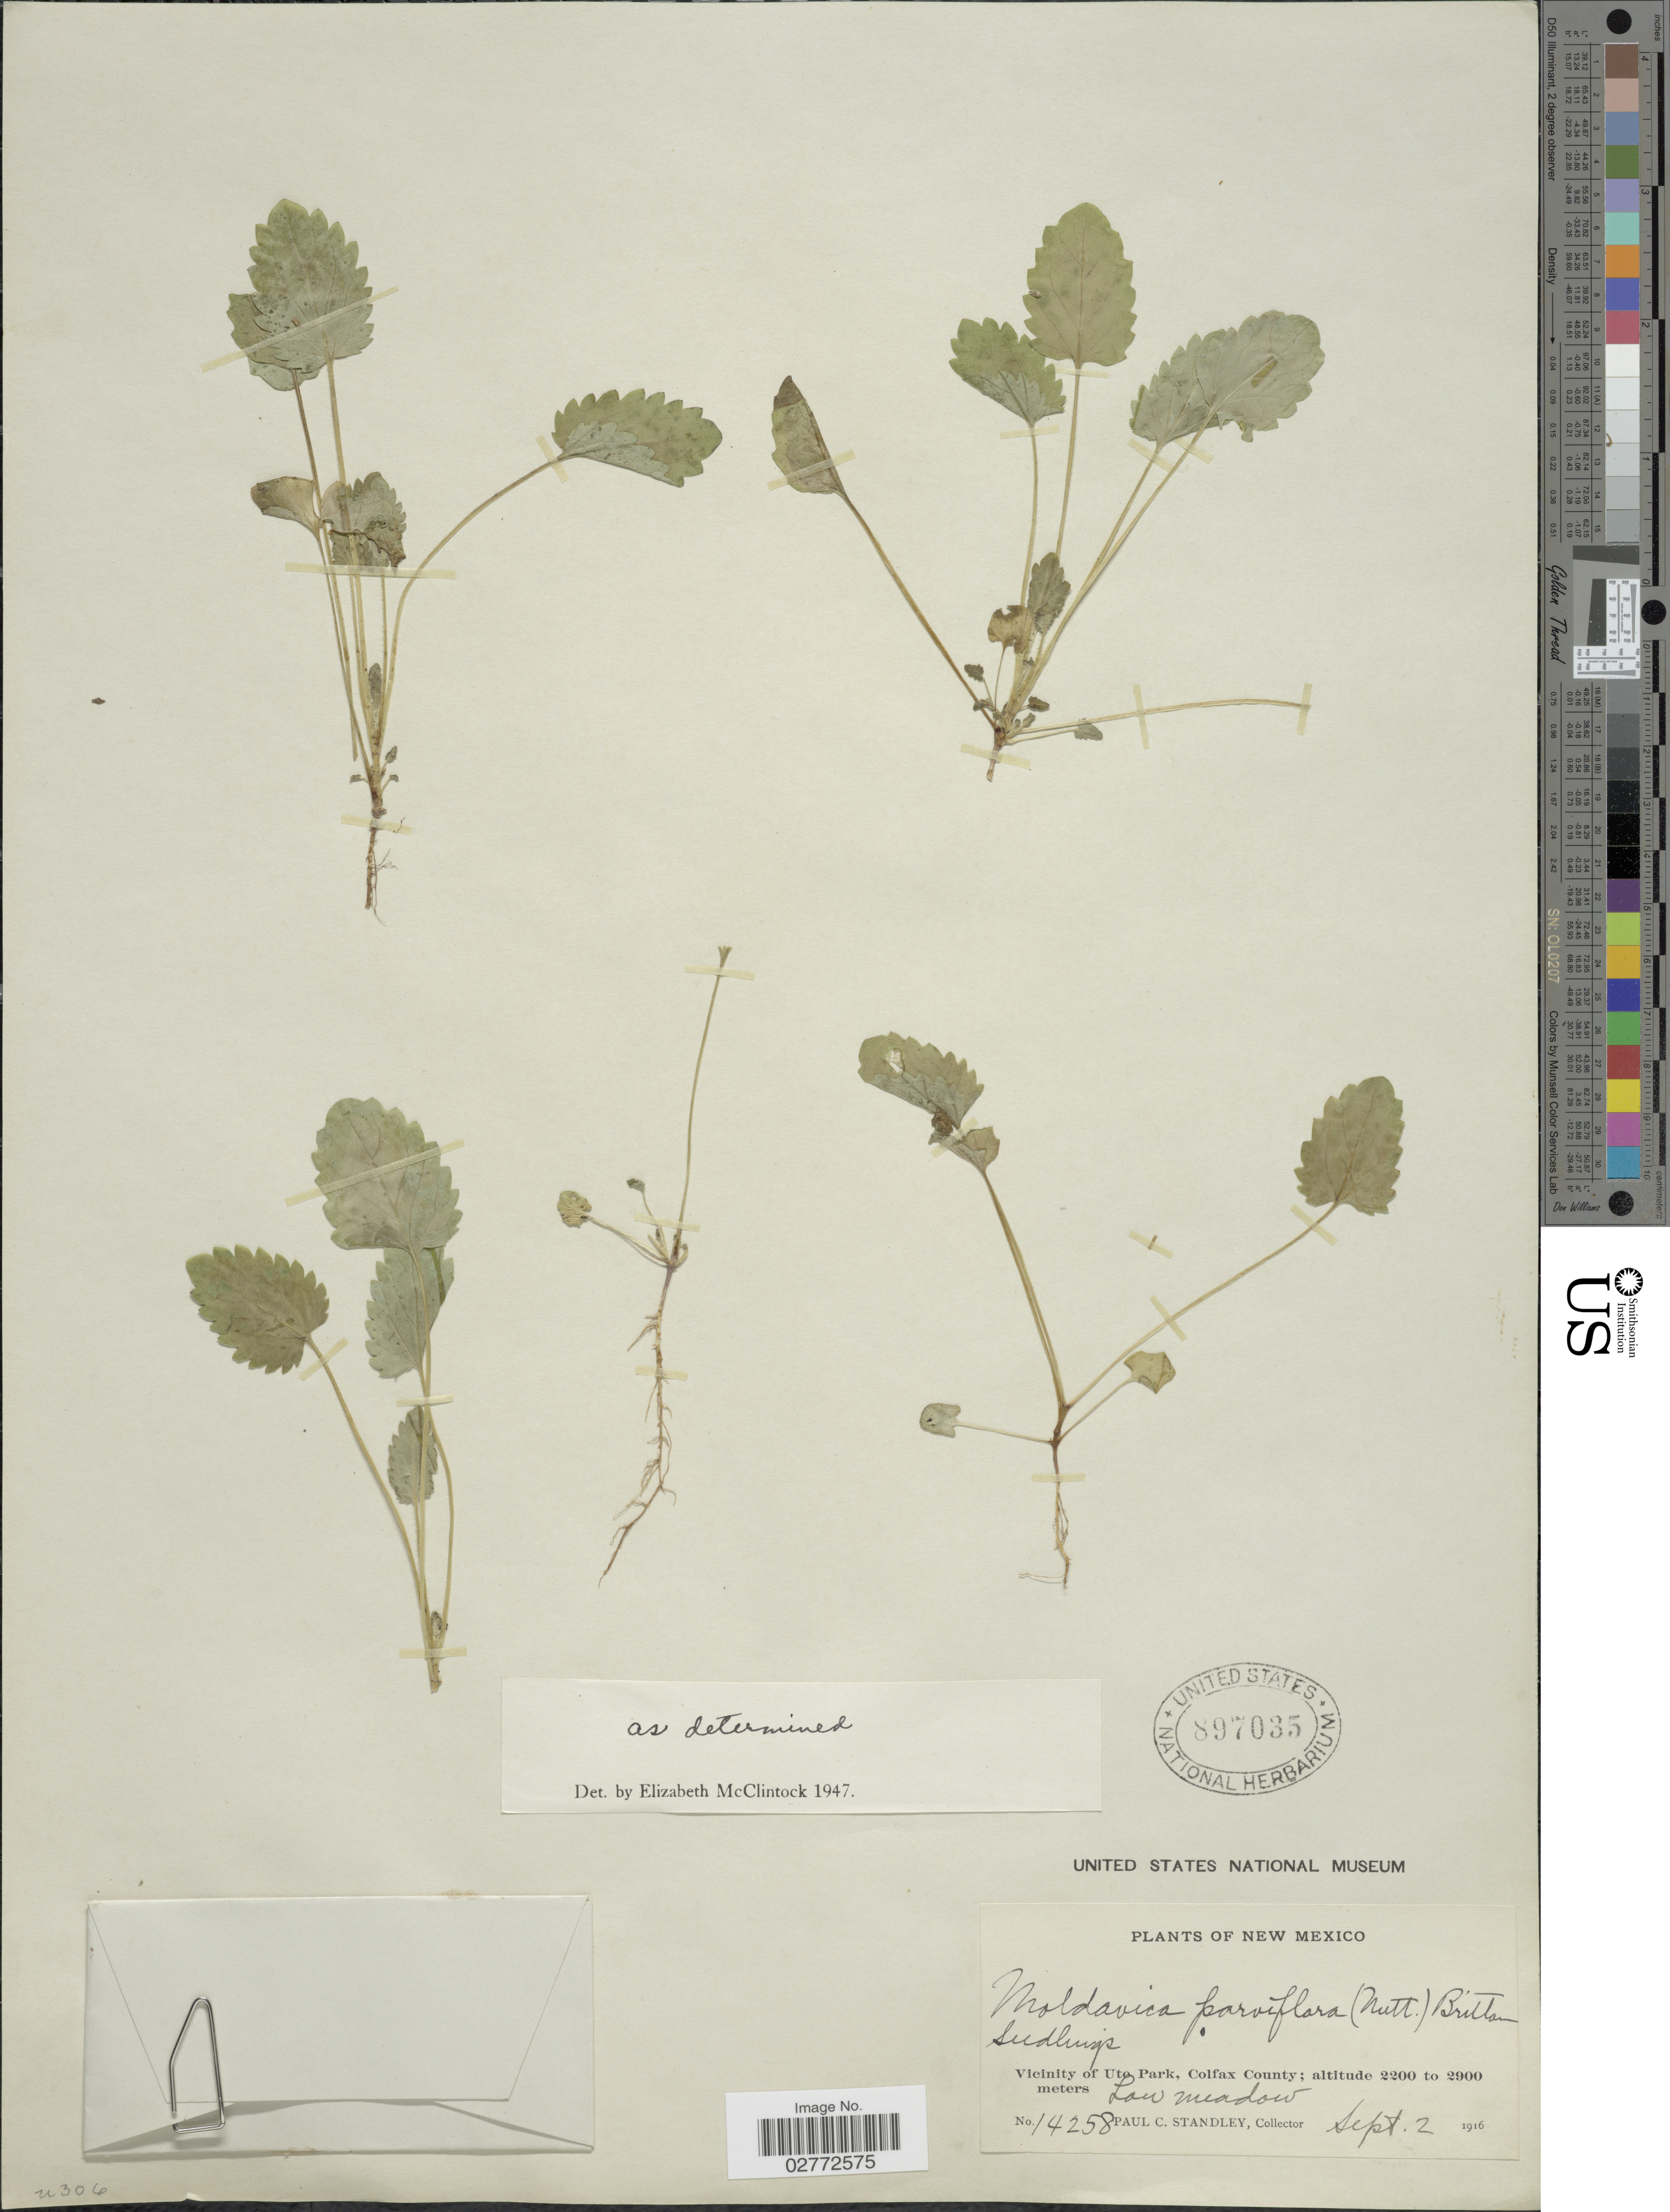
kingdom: Plantae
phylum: Tracheophyta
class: Magnoliopsida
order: Lamiales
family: Lamiaceae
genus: Dracocephalum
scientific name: Dracocephalum parviflorum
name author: Nutt.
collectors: P. C. Standley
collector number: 14258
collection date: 1916-09-02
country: United States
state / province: New Mexico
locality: Vicinity of Ute Park, Colfax County.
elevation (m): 2200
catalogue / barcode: US 897035